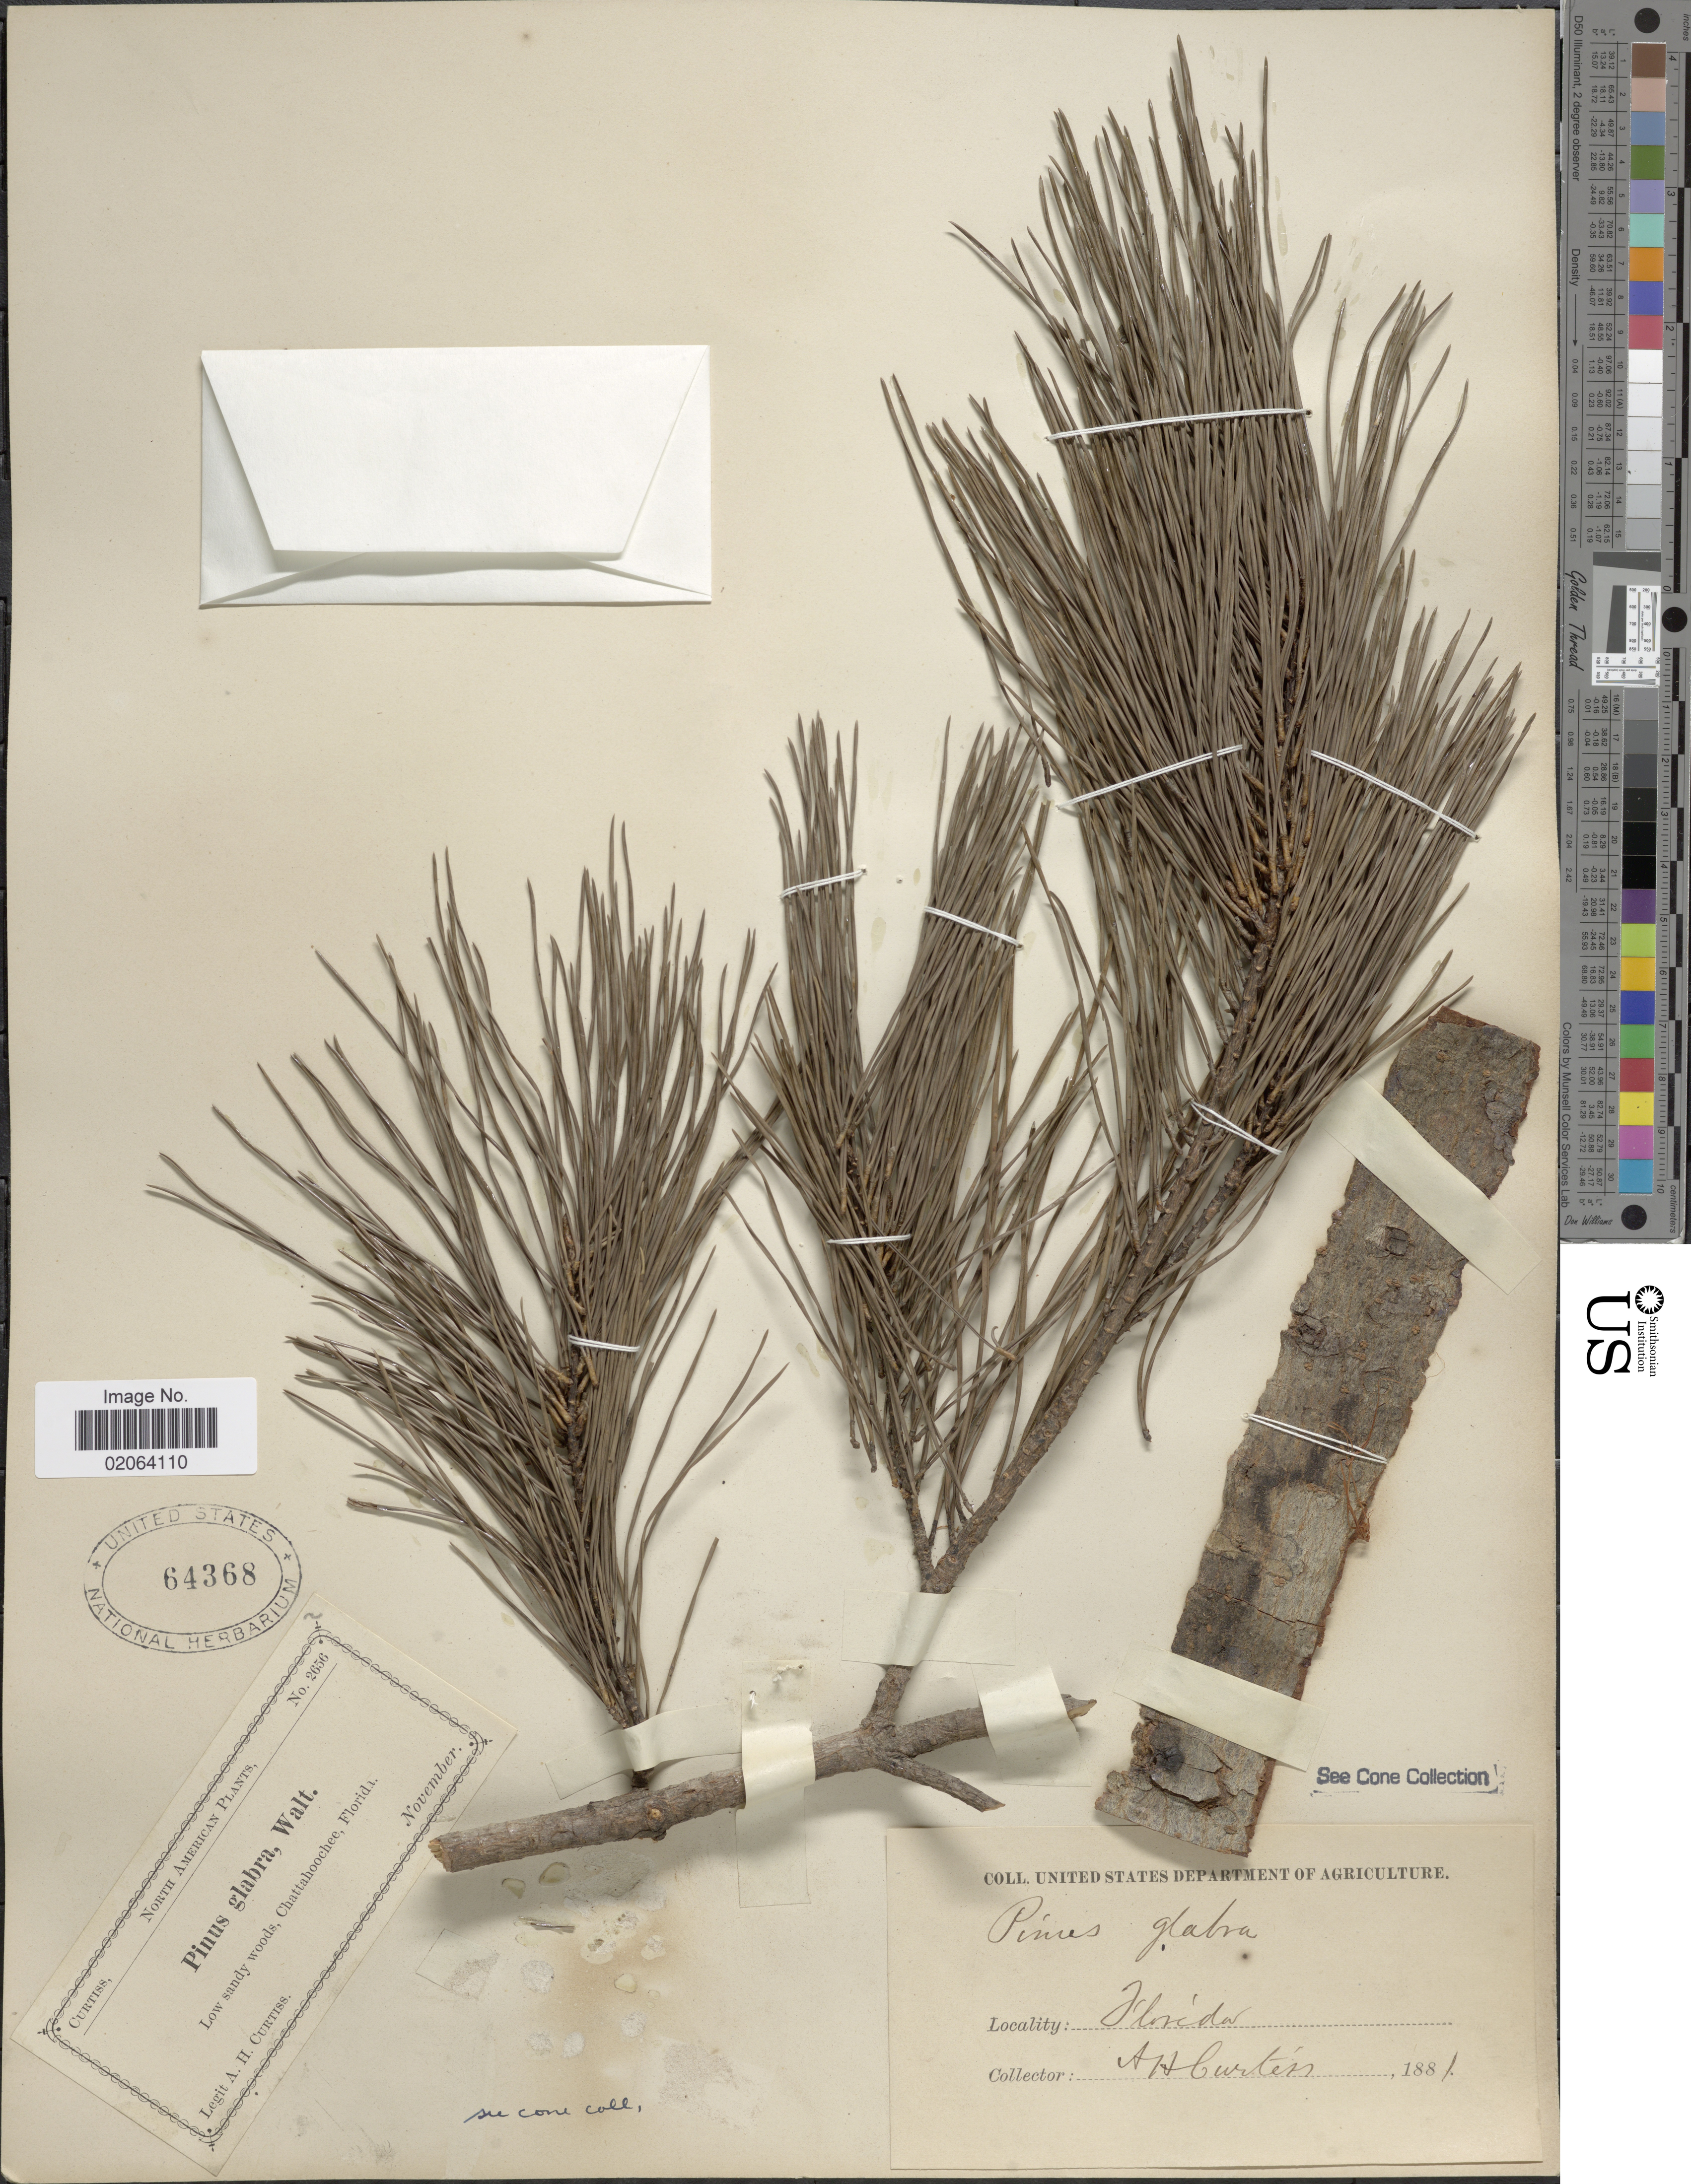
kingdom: Plantae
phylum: Tracheophyta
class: Pinopsida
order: Pinales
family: Pinaceae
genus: Pinus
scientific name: Pinus glabra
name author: Walter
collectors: A. H. Curtiss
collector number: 2656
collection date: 1881-11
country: United States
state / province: Florida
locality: Chattahoochee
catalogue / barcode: US 64368